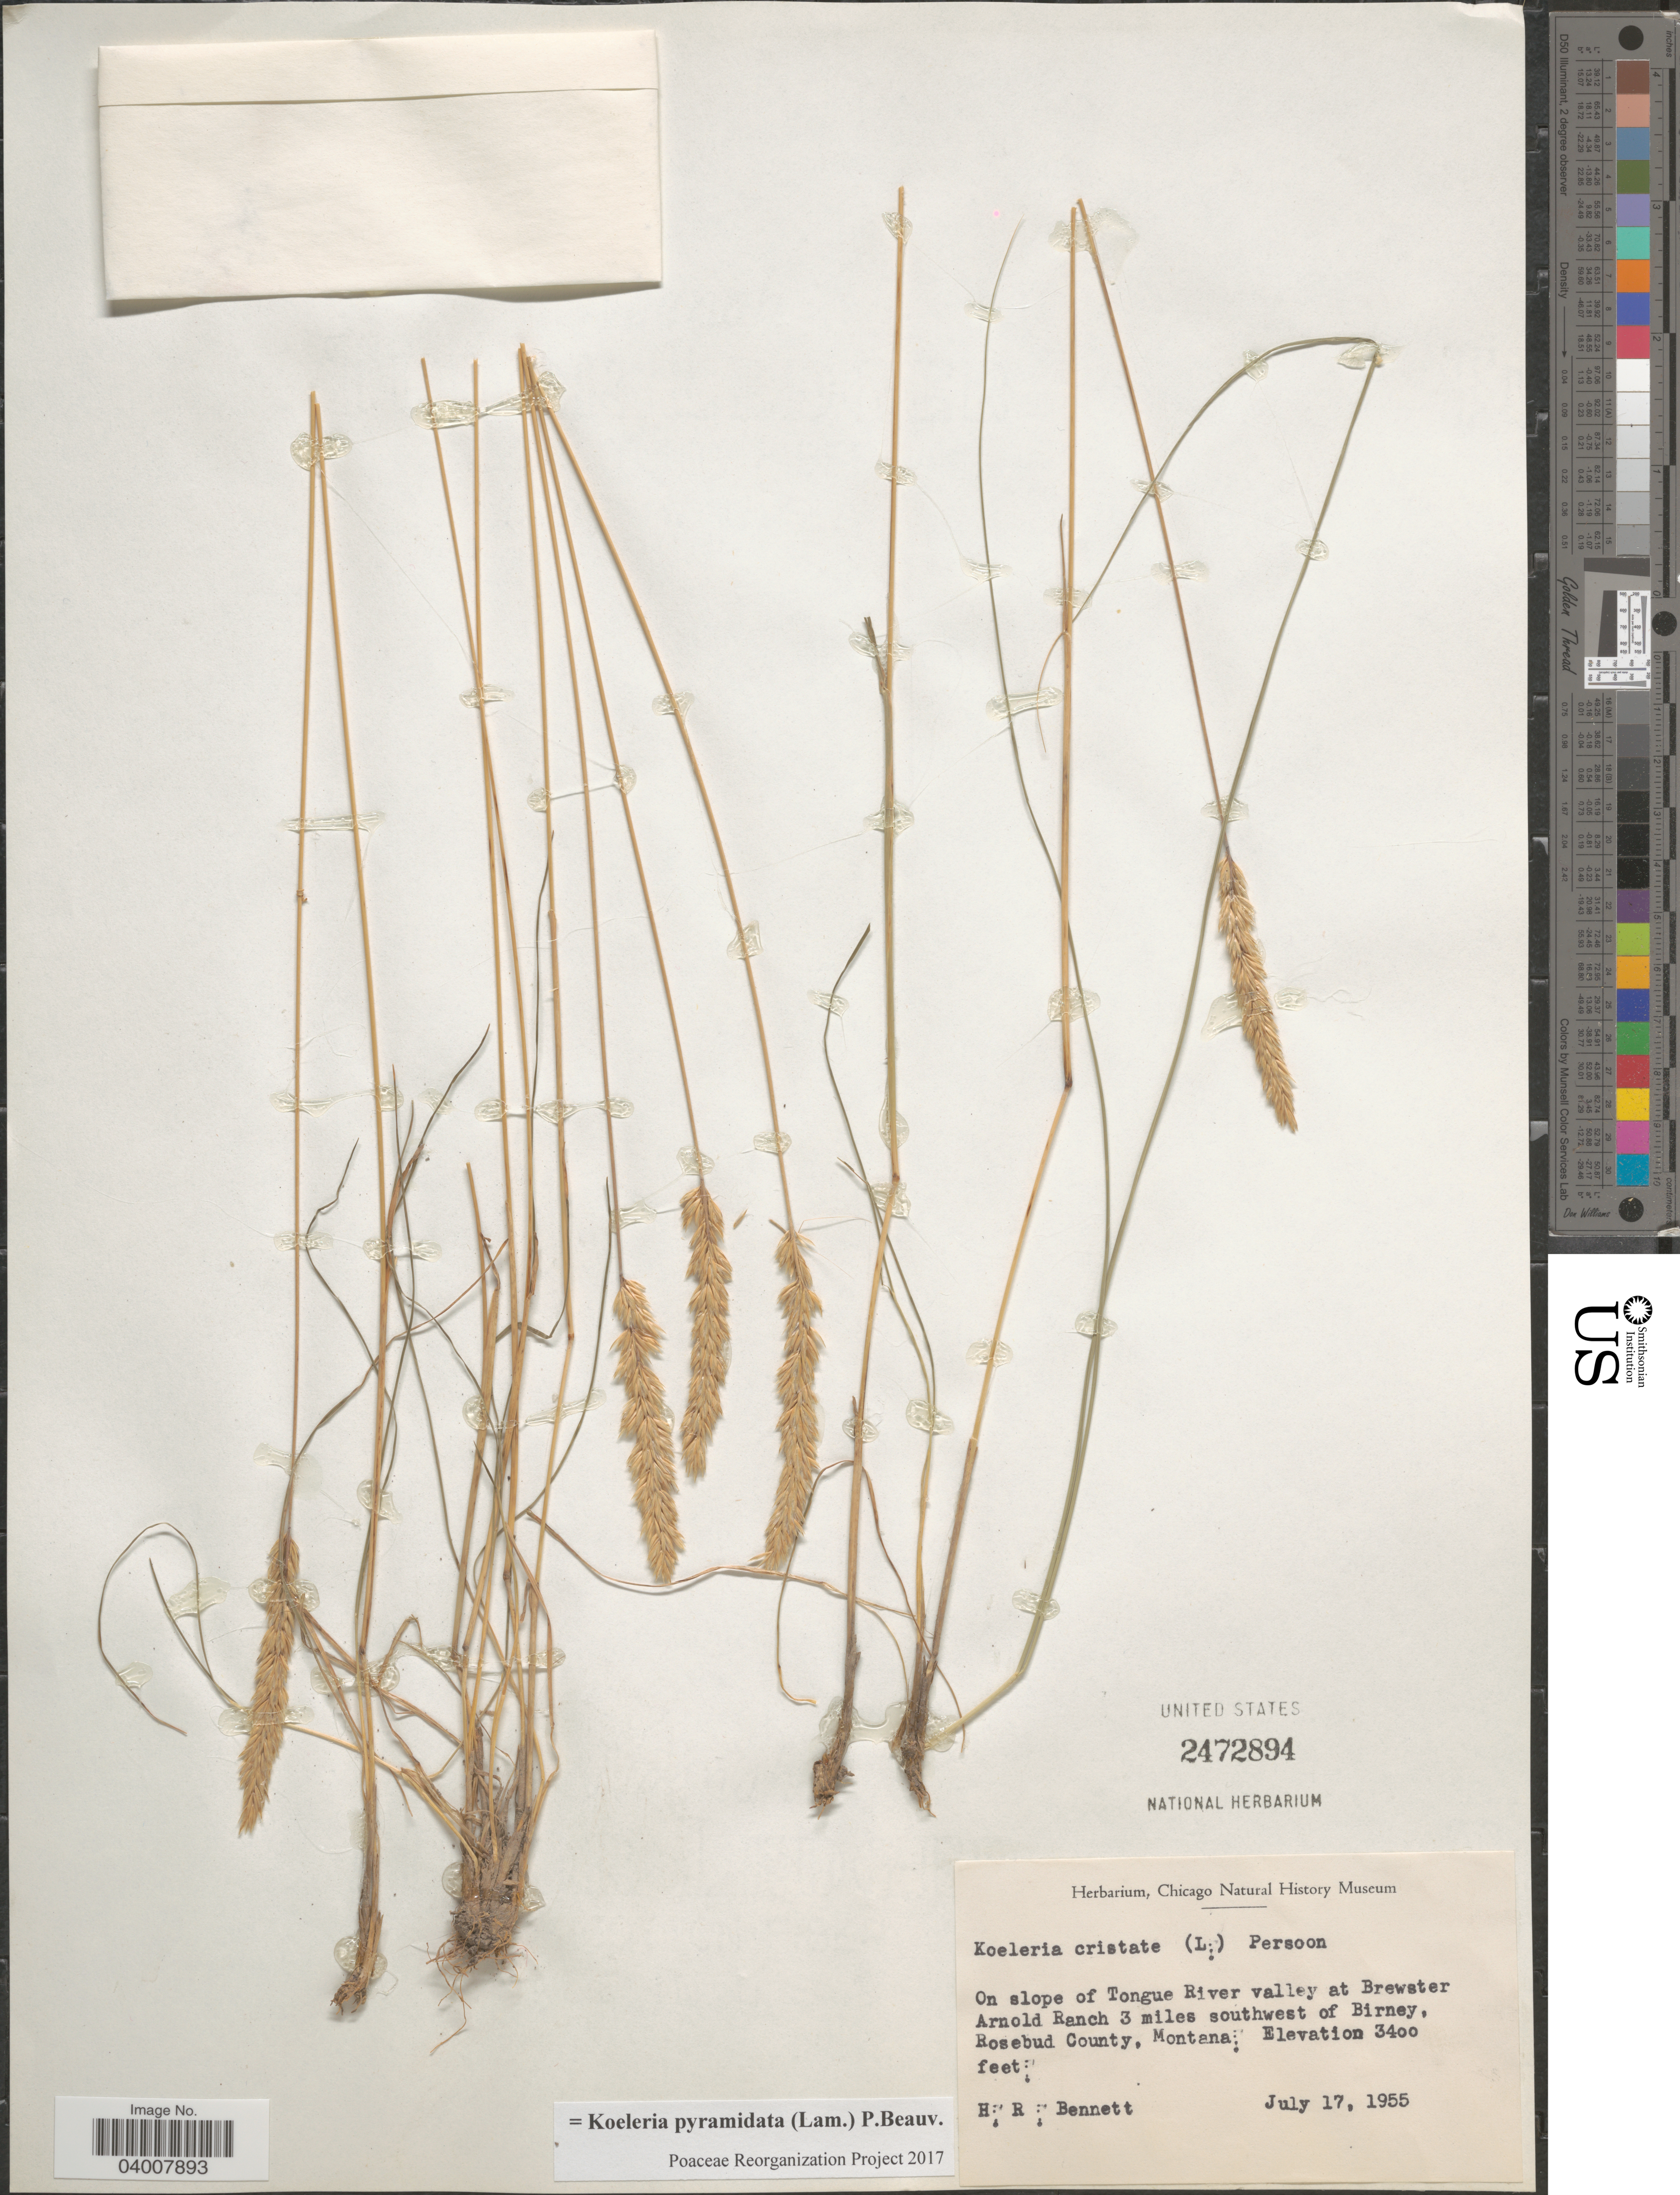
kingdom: Plantae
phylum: Tracheophyta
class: Liliopsida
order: Poales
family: Poaceae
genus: Koeleria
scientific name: Koeleria pyramidata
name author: (Lam.) P. Beauv.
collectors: H. R. Bennett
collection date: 1955-07-17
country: United States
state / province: Montana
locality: On slope of Tongue River valley at Brewster Arnold Ranch 3 miles southwest of Birney, Rosebud County.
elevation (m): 1036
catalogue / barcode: US 2472894